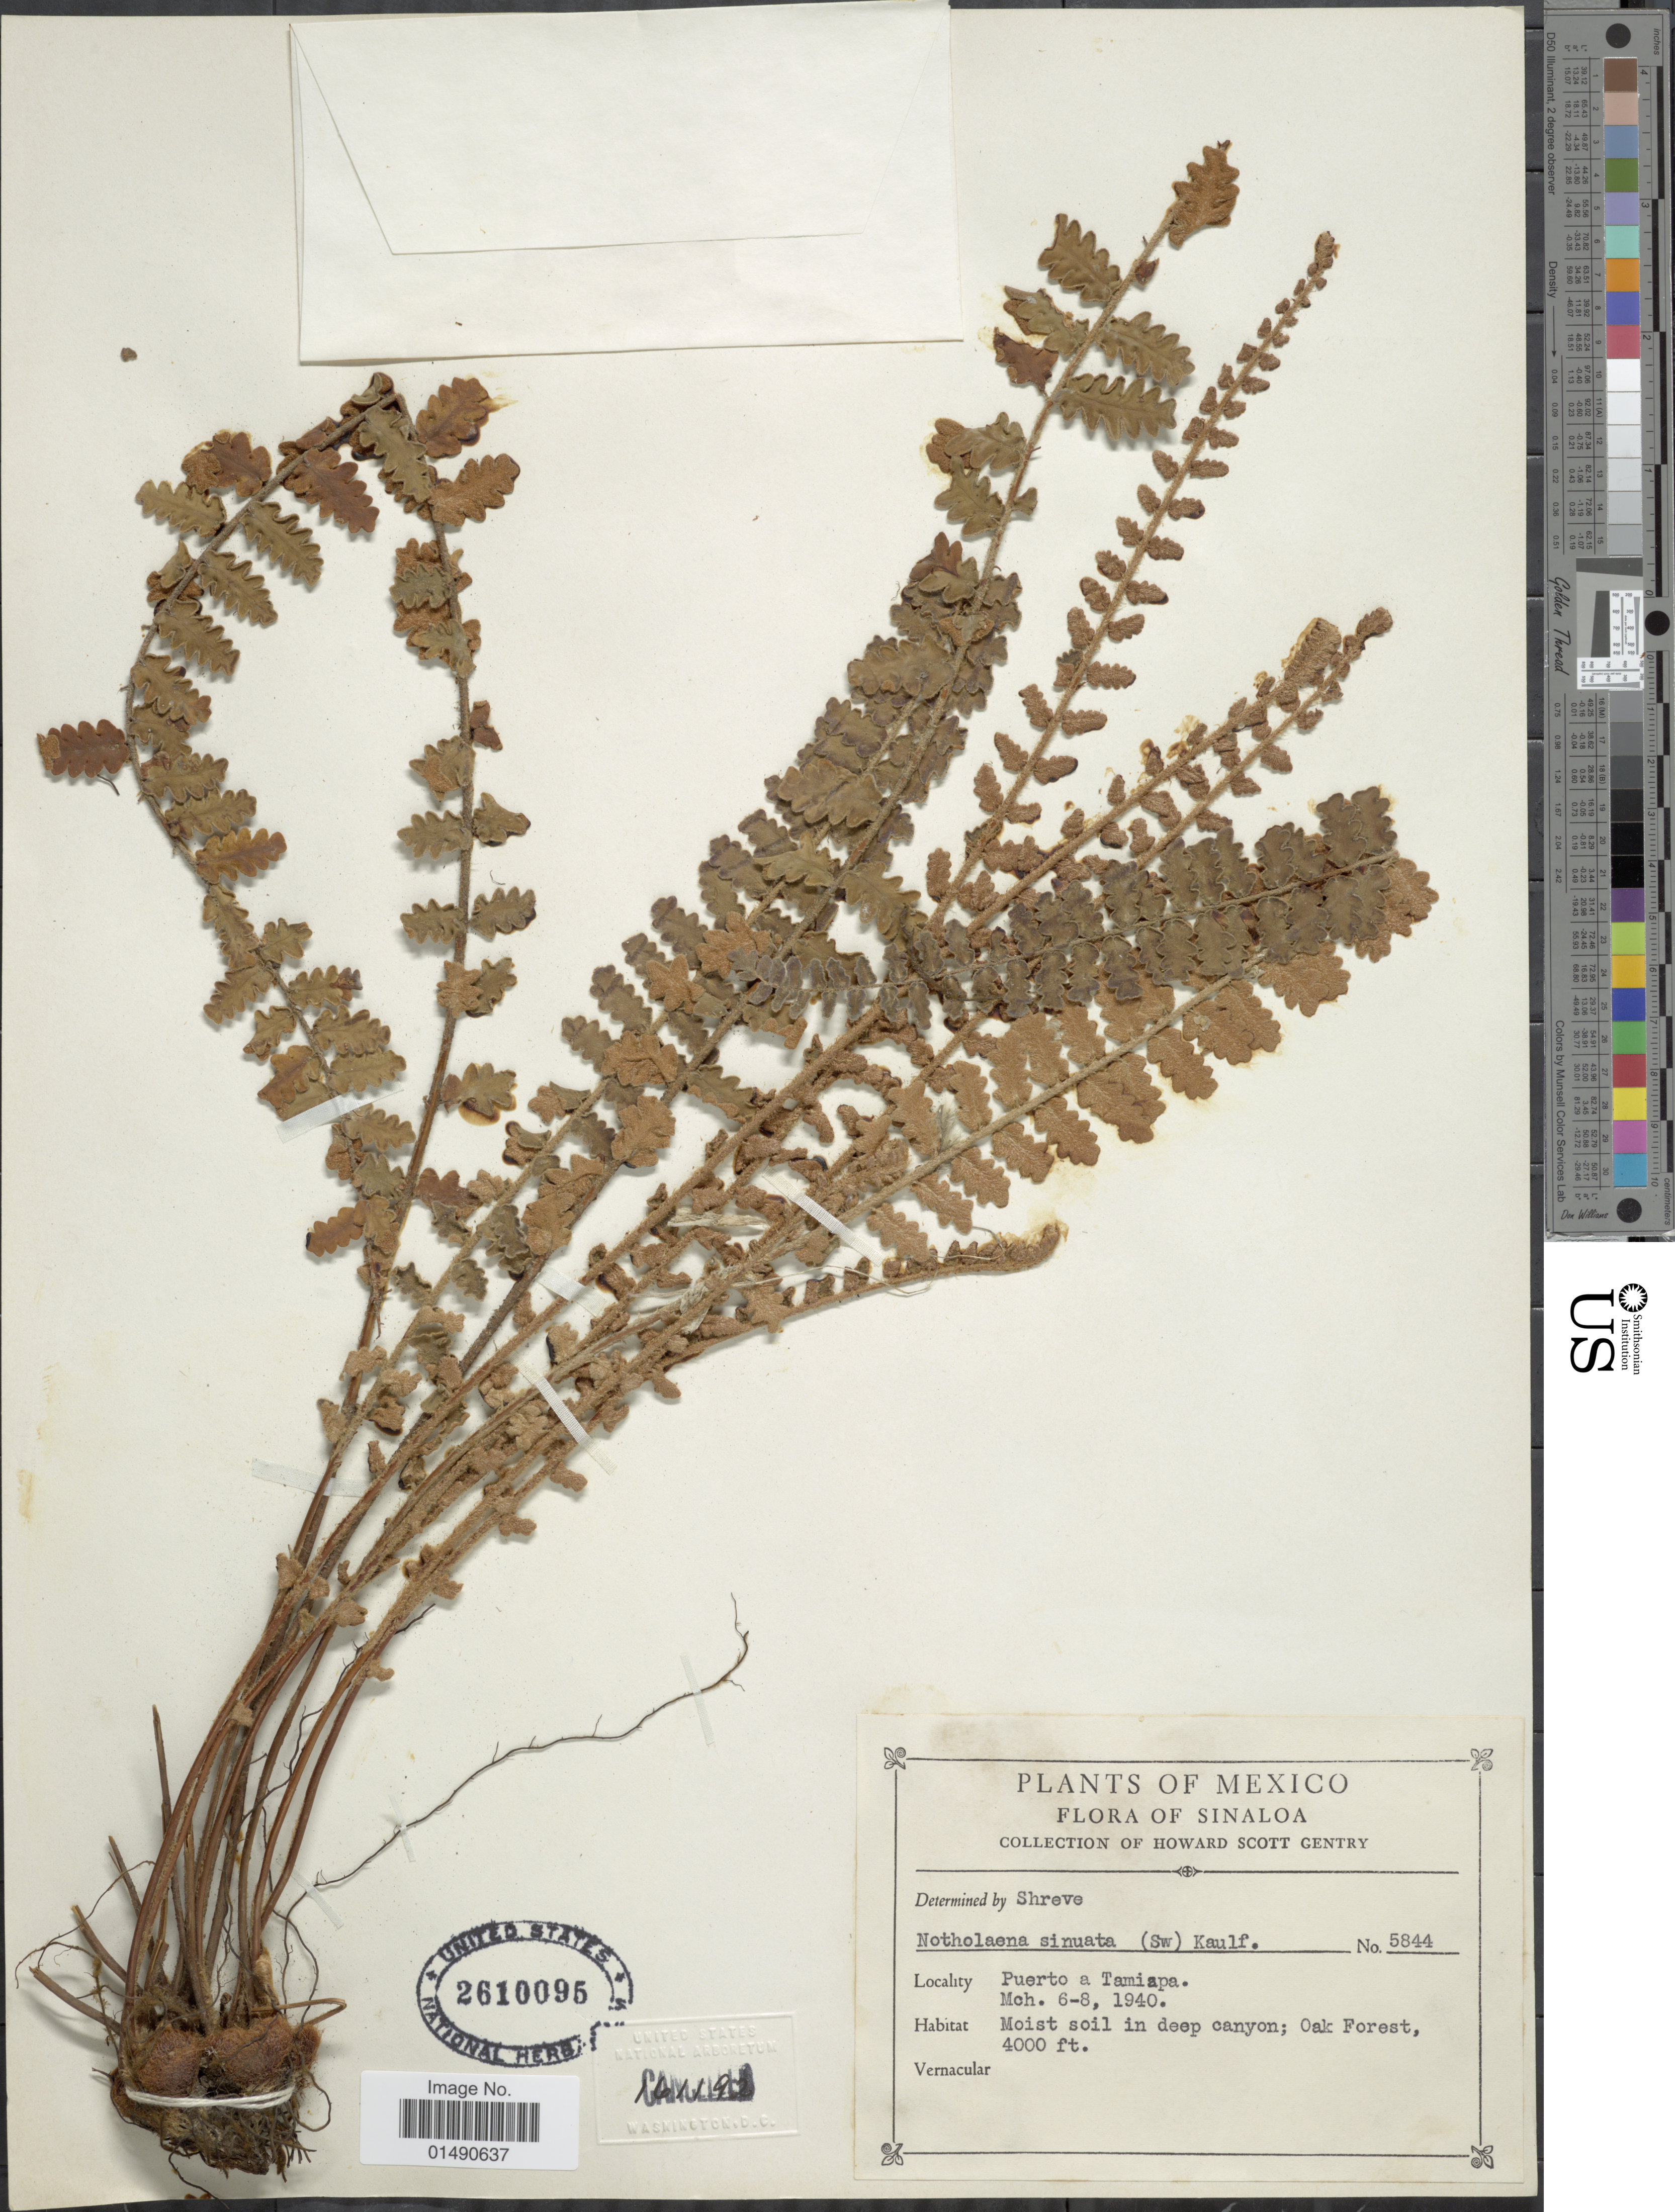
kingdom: Plantae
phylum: Tracheophyta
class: Polypodiopsida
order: Polypodiales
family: Pteridaceae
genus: Astrolepis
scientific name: Astrolepis sinuata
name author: (Lag. ex Sw.) D.M. Benham & Windham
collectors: H. S. Gentry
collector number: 5844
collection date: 1940-03-06/1940-03-08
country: Mexico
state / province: Sinaloa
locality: Puerto a Tamiapa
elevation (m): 1219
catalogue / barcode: US 2610095